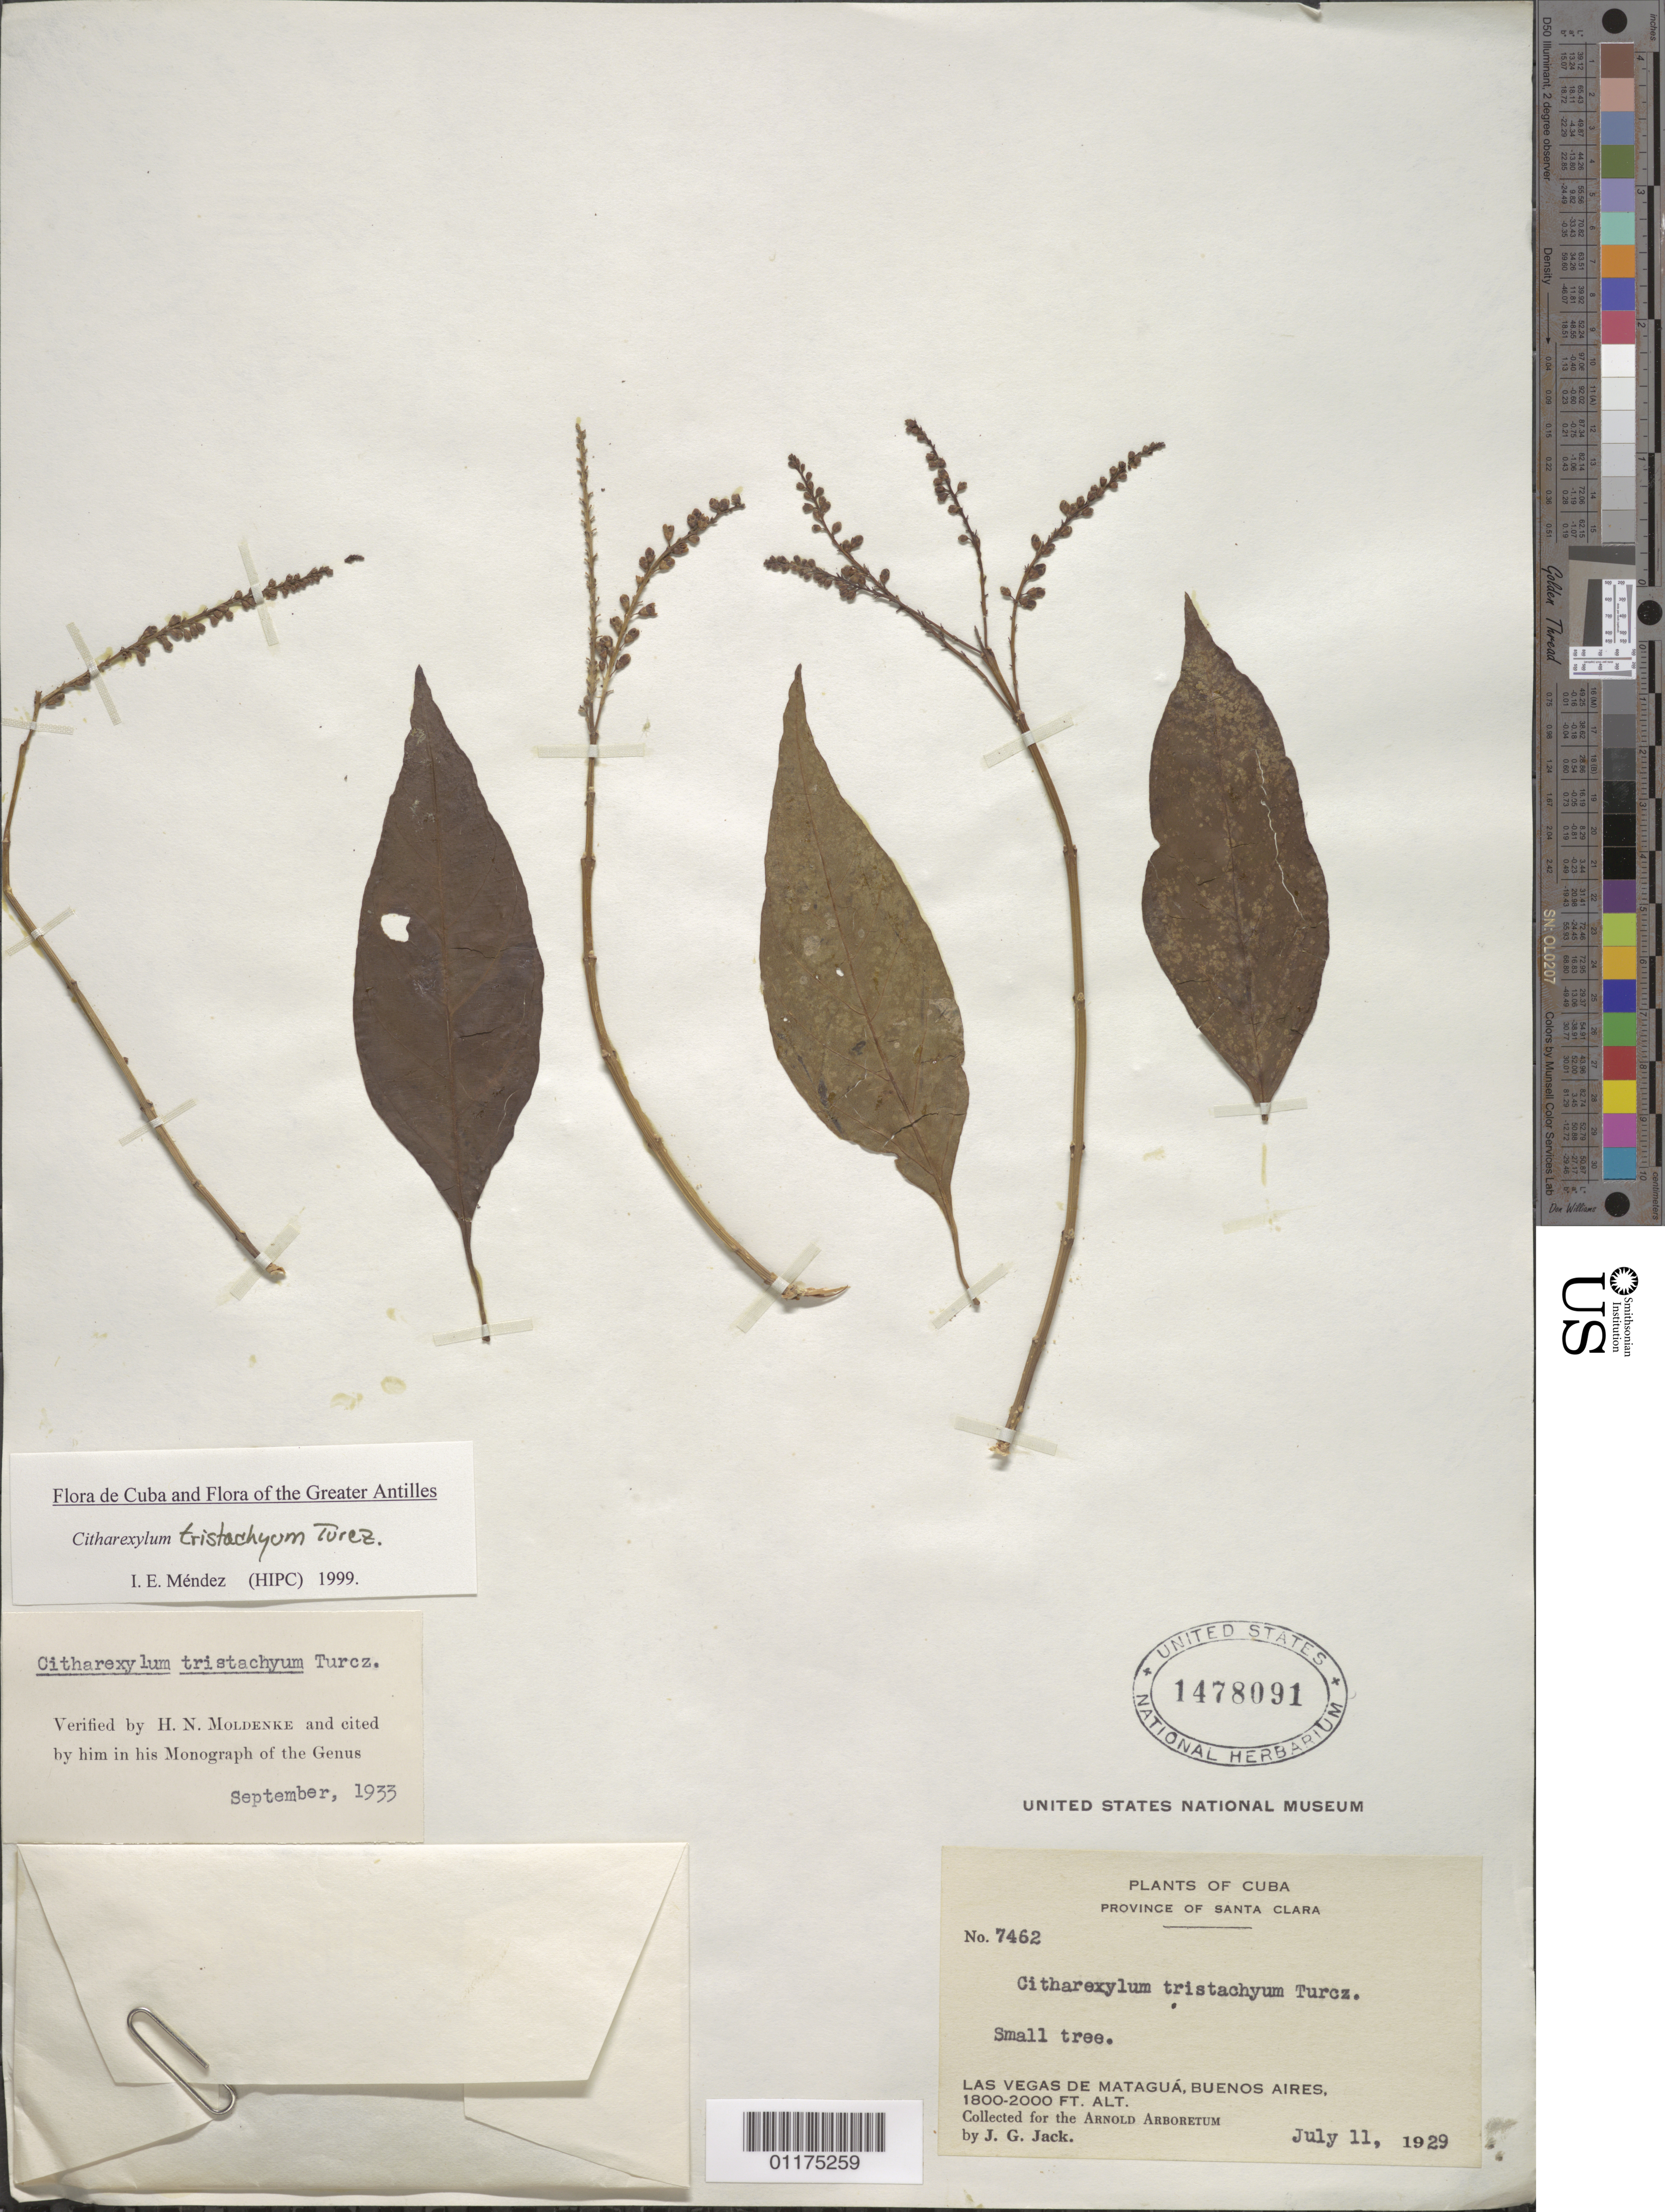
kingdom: Plantae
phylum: Tracheophyta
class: Magnoliopsida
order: Lamiales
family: Verbenaceae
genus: Citharexylum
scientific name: Citharexylum tristachyum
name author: Turcz.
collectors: J. G. Jack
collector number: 7462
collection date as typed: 11 Jul 1929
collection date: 1929-07-11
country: Cuba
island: Cuba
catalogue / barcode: US 1478091